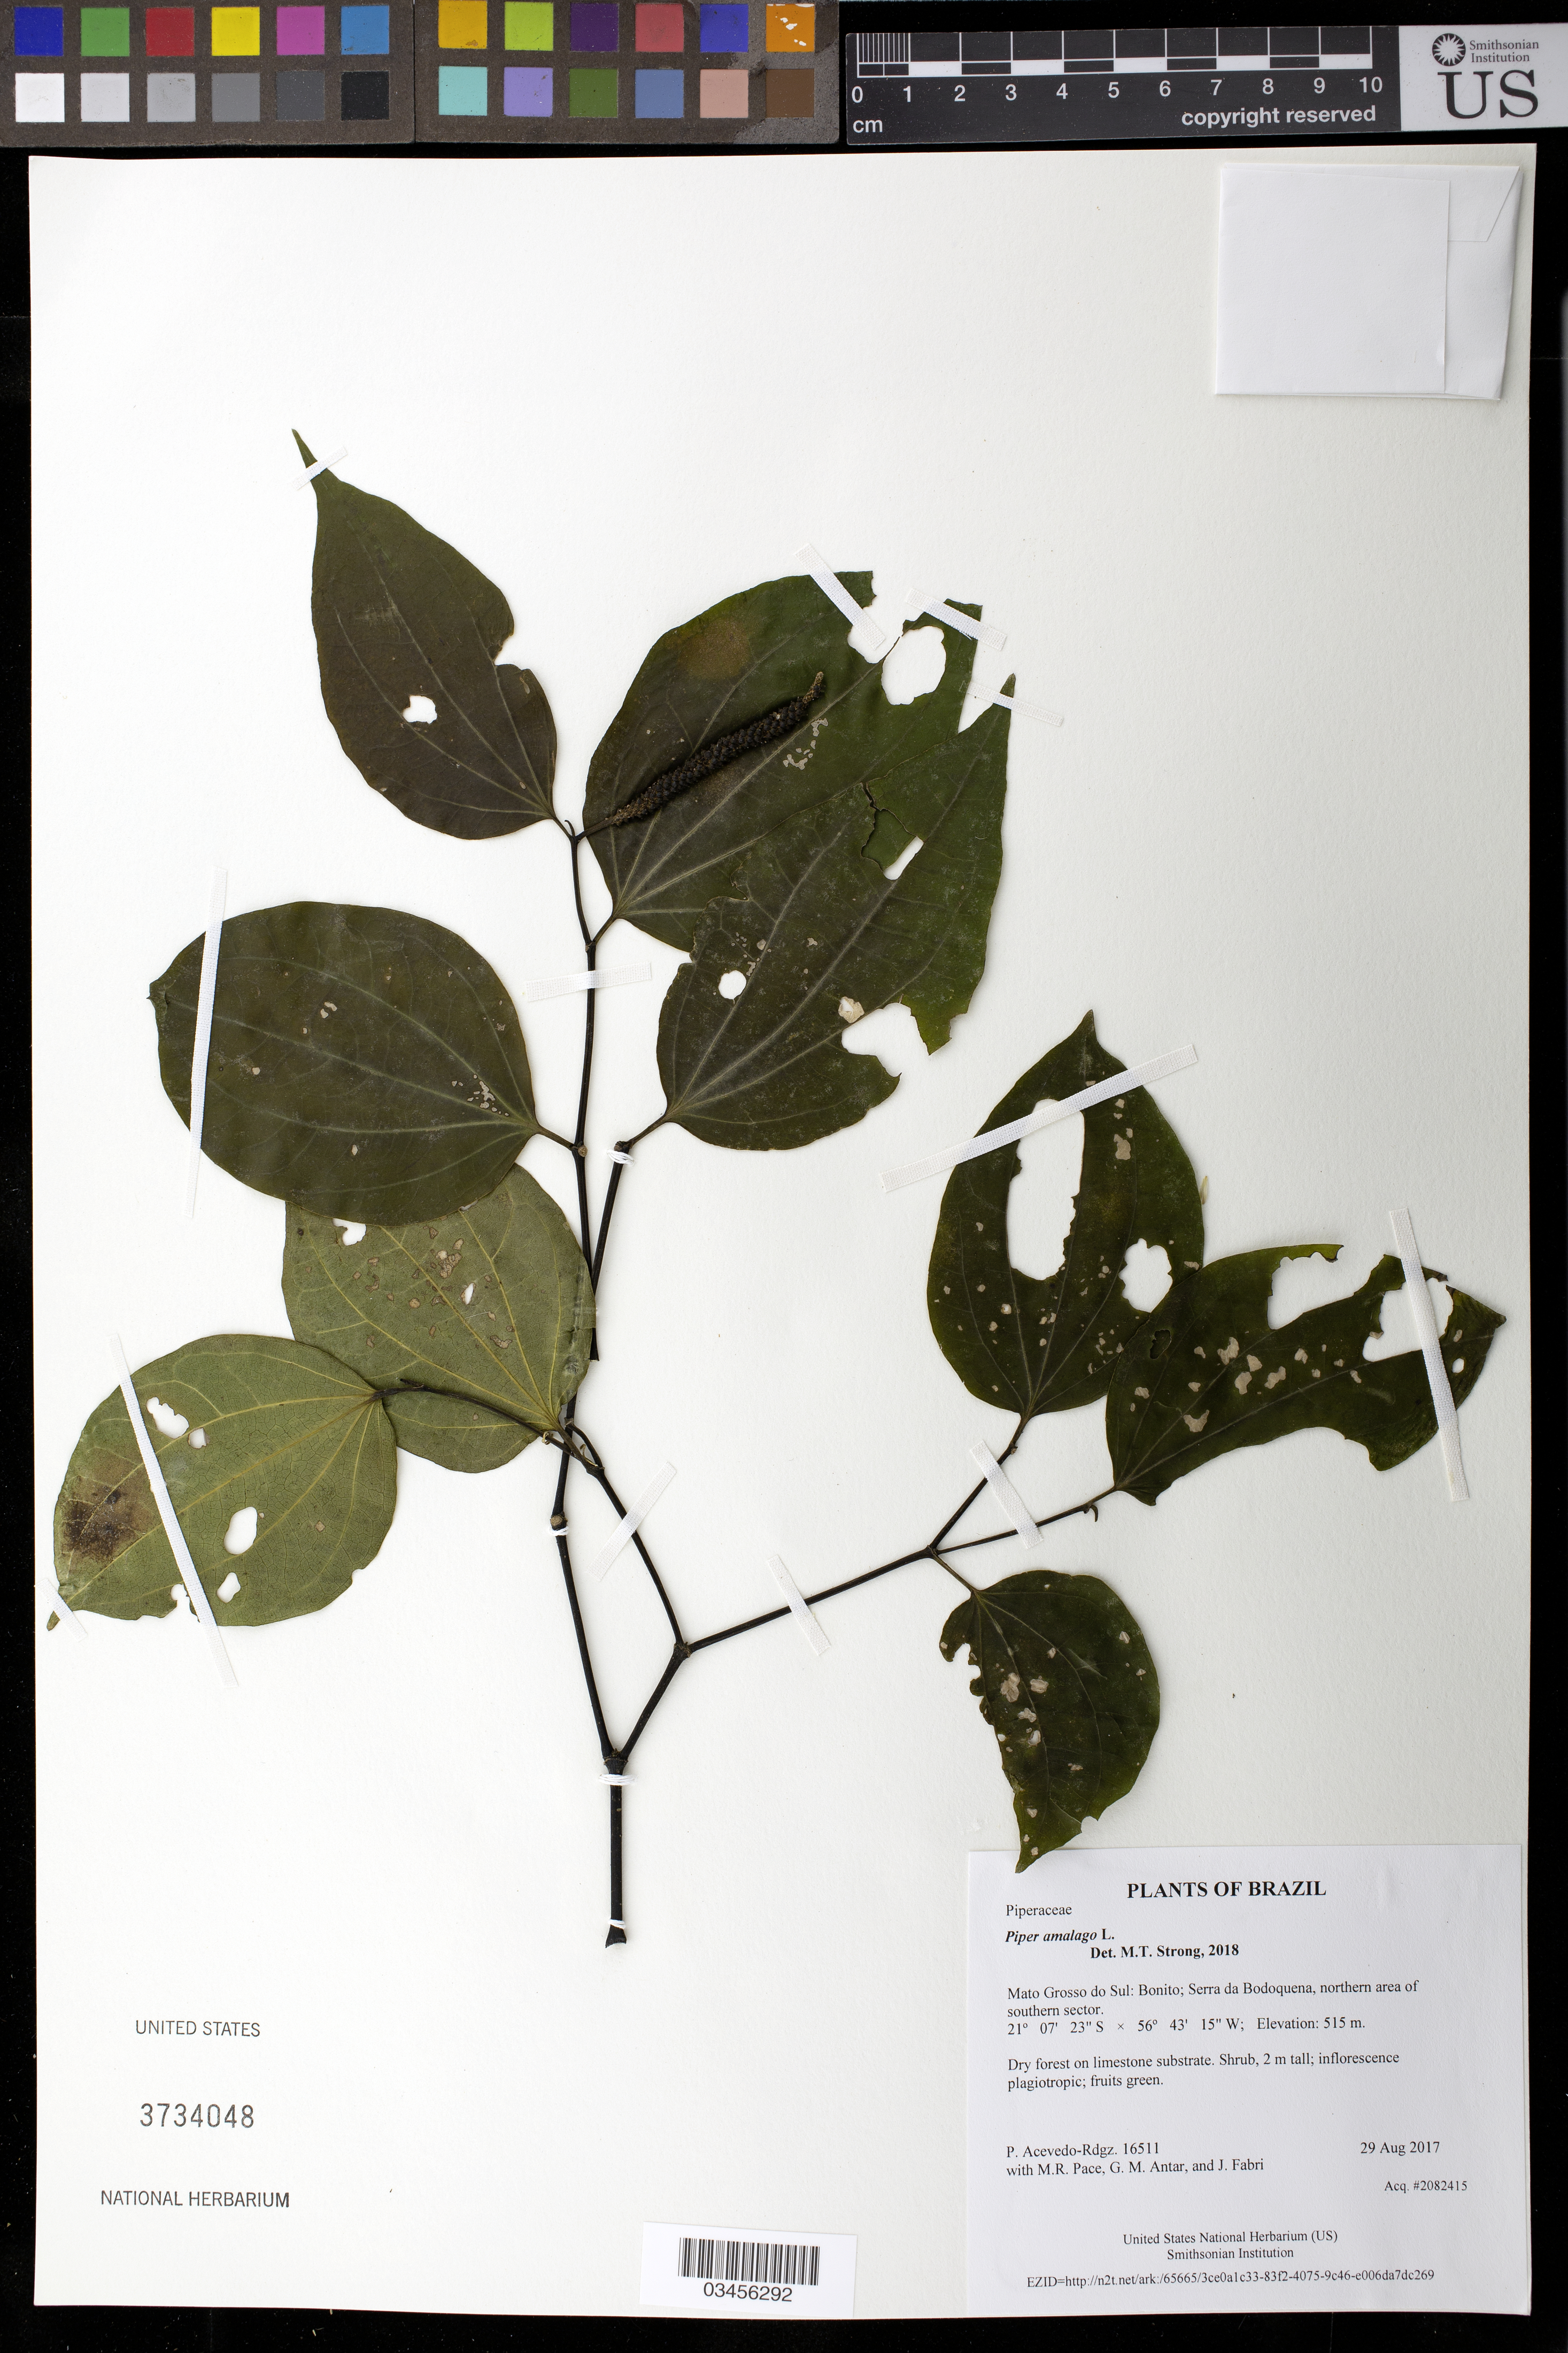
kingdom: Plantae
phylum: Tracheophyta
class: Magnoliopsida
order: Piperales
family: Piperaceae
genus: Piper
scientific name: Piper amalago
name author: L.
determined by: Strong, Mark T., (BOT), Smithsonian Institution - National Museum of Natural History (UNITED STATES)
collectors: P. Acevedo-Rodr., M. R. Pace, G. M. Antar & J. Fabri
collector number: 16511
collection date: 2017-08-29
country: Brazil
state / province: Mato Grosso do Sul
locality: Bonito; Serra da Bodoquena, northern area of southern sector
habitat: Dry forest on limestone substrate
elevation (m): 515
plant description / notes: US, NY, MO, K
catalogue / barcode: US 3734048